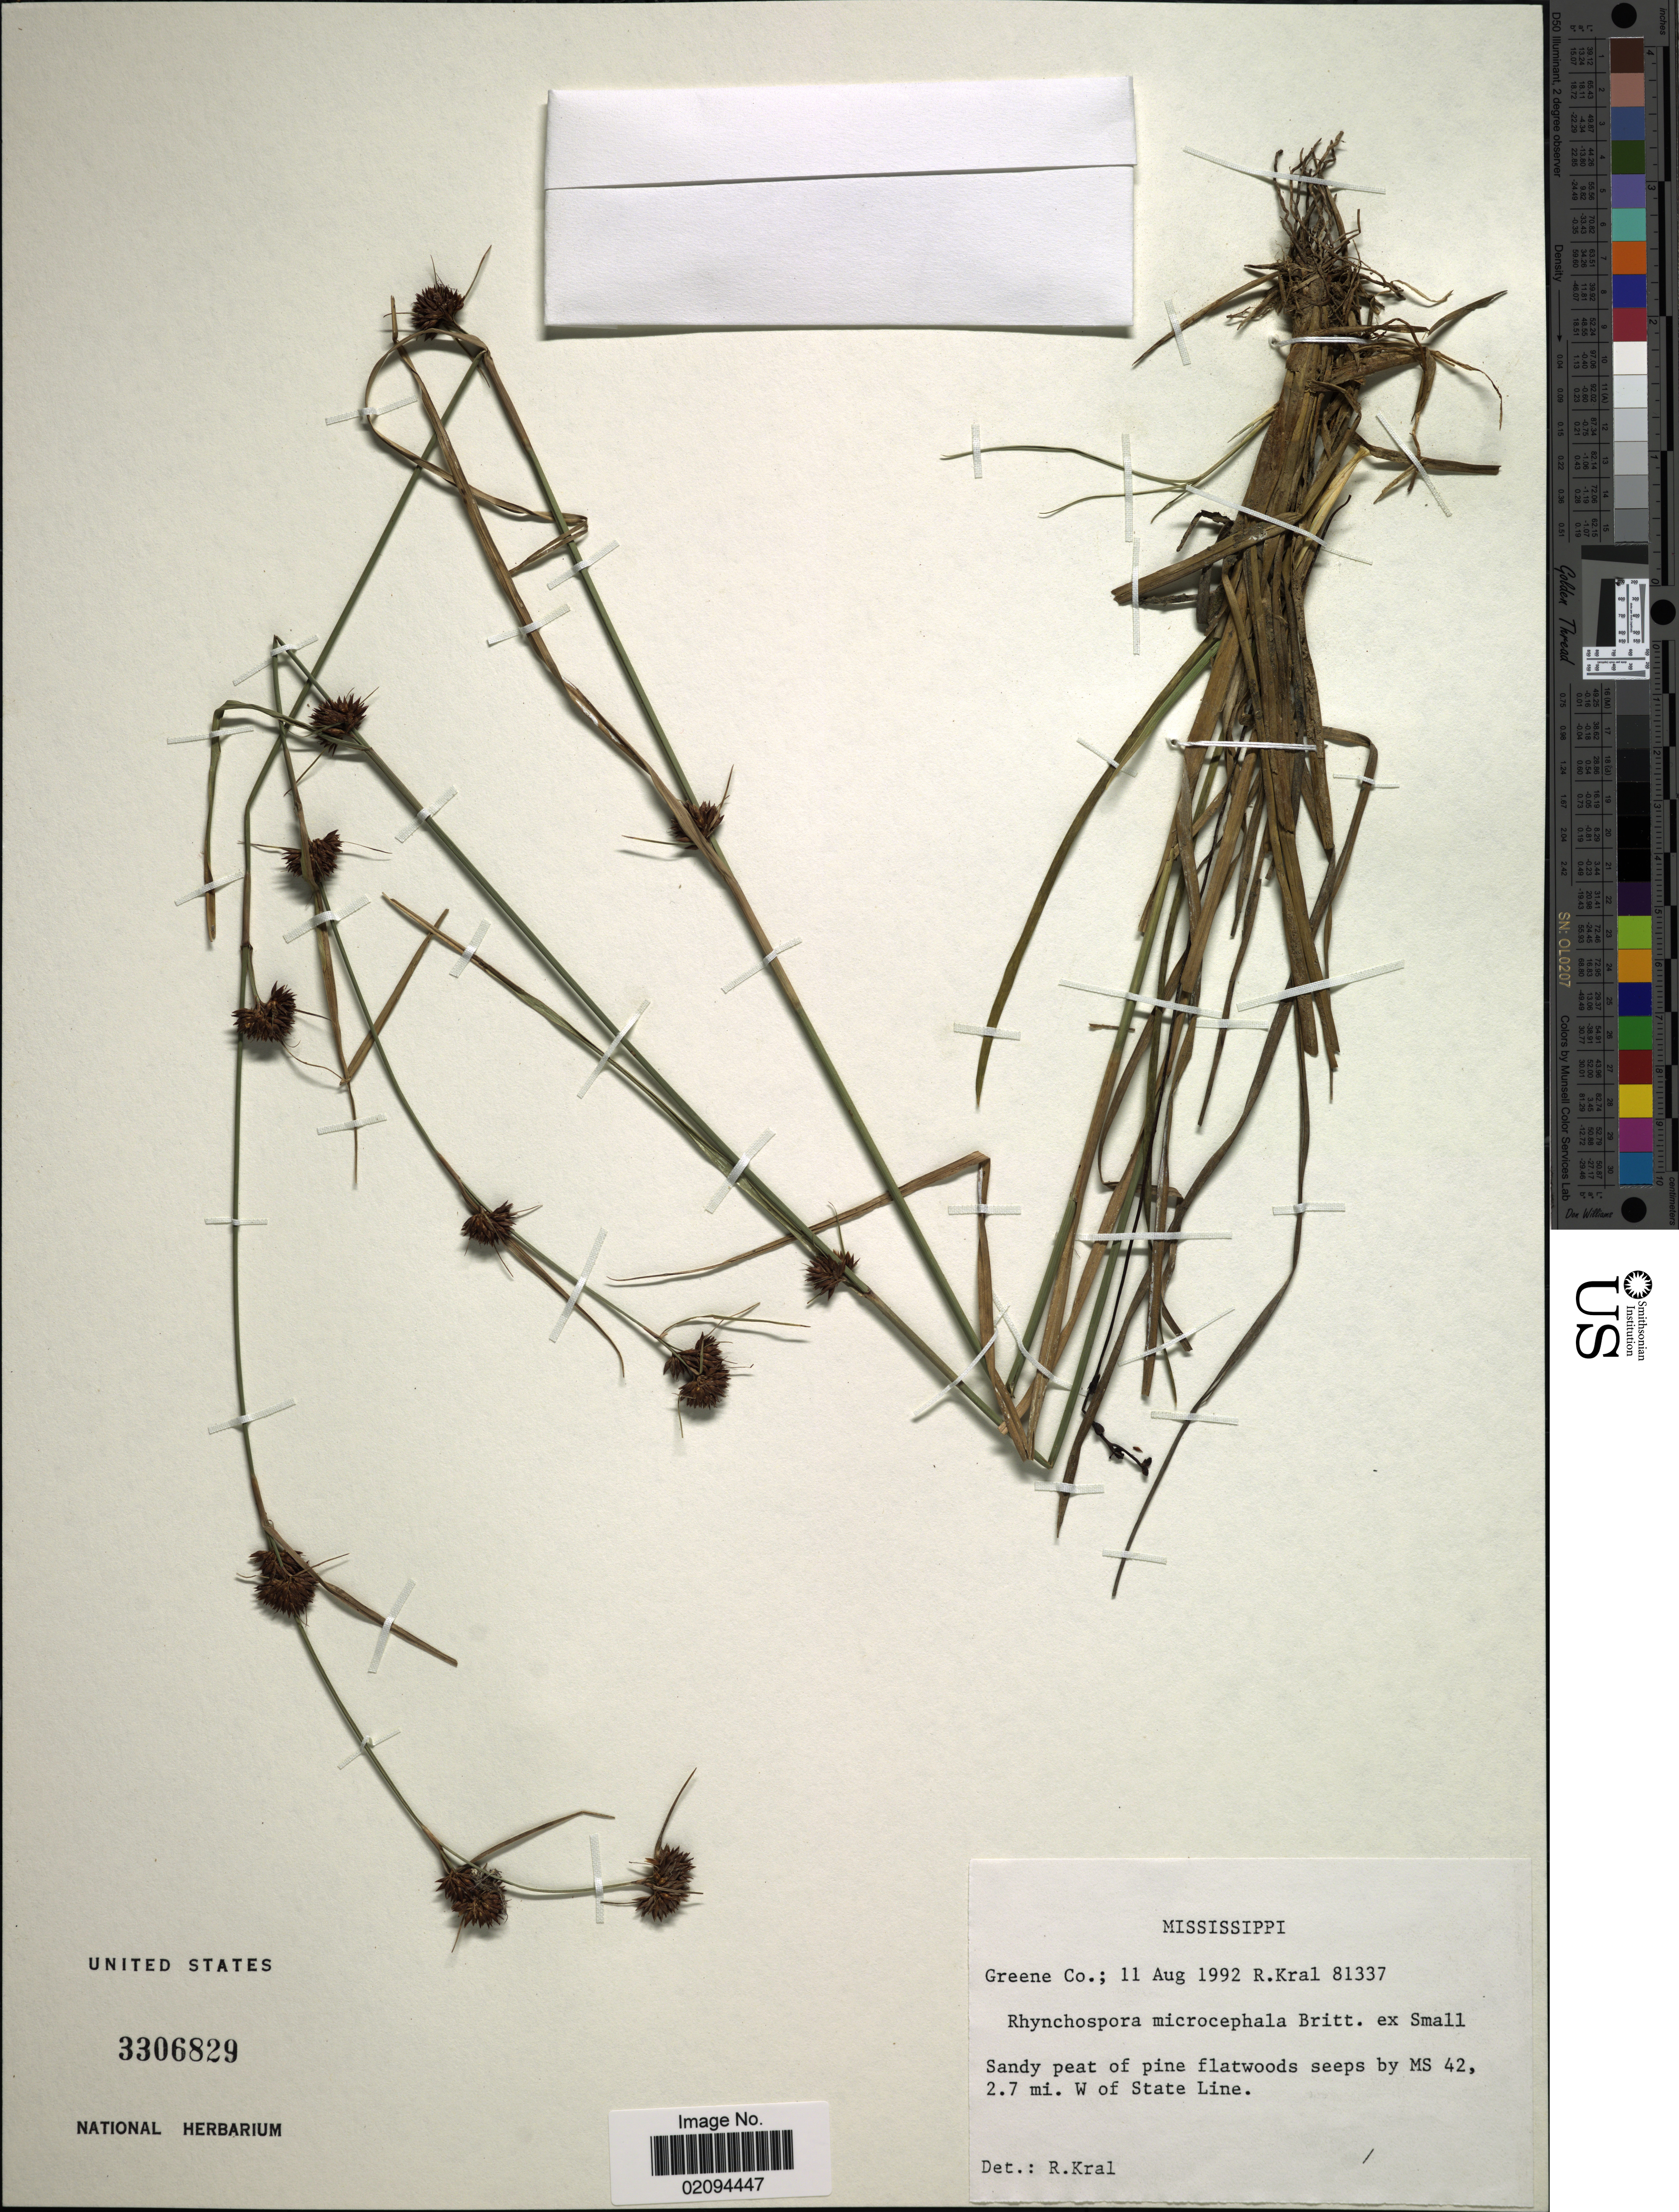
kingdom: Plantae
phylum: Tracheophyta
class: Liliopsida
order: Poales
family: Cyperaceae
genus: Rhynchospora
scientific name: Rhynchospora microcephala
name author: (Britton) Britton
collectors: R. Kral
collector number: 81337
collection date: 1992-08-11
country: United States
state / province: Mississippi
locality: Greene Co. Sandy peat of pine flatwoods seeps by MS 42, 2.7 mi. W of State Line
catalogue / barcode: US 3306829